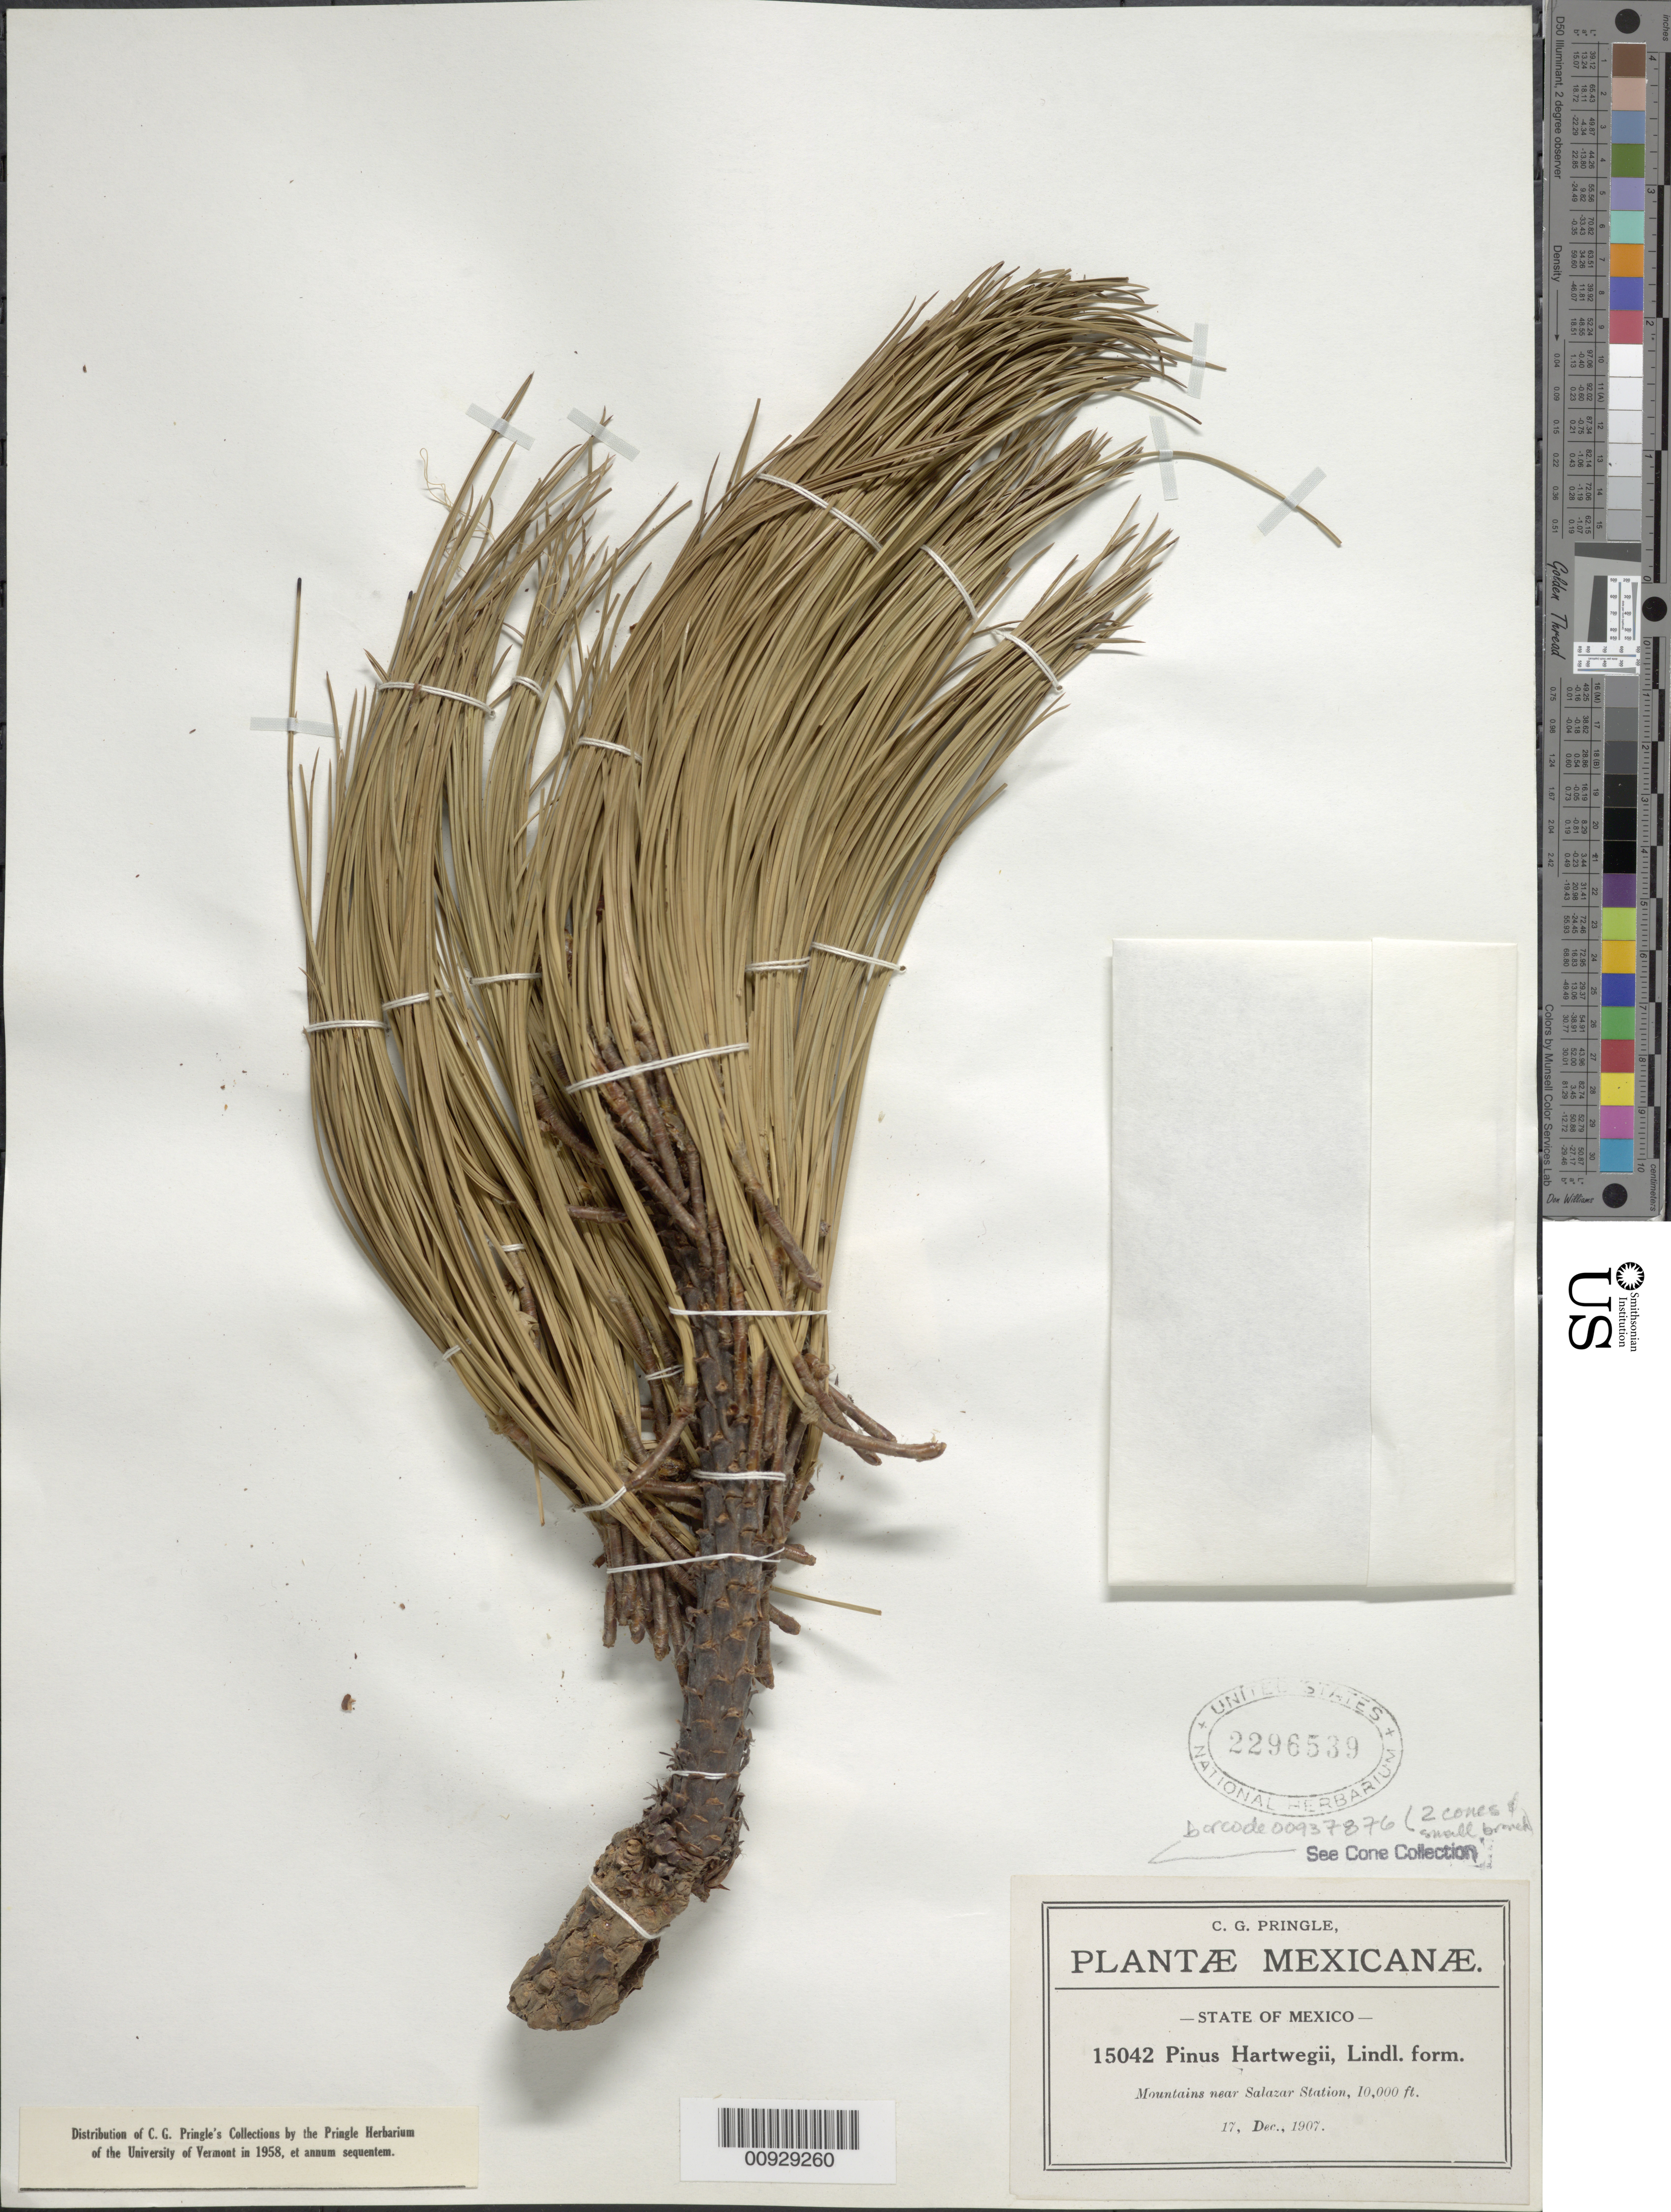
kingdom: Plantae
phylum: Tracheophyta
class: Pinopsida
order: Pinales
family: Pinaceae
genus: Pinus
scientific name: Pinus hartwegii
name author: Lindl.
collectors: C. G. Pringle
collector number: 15042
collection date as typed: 17 Dec 1907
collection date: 1907-12-17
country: Mexico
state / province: México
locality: Near Salazar Station.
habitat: Mountains.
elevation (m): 3048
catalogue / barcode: US 2296539